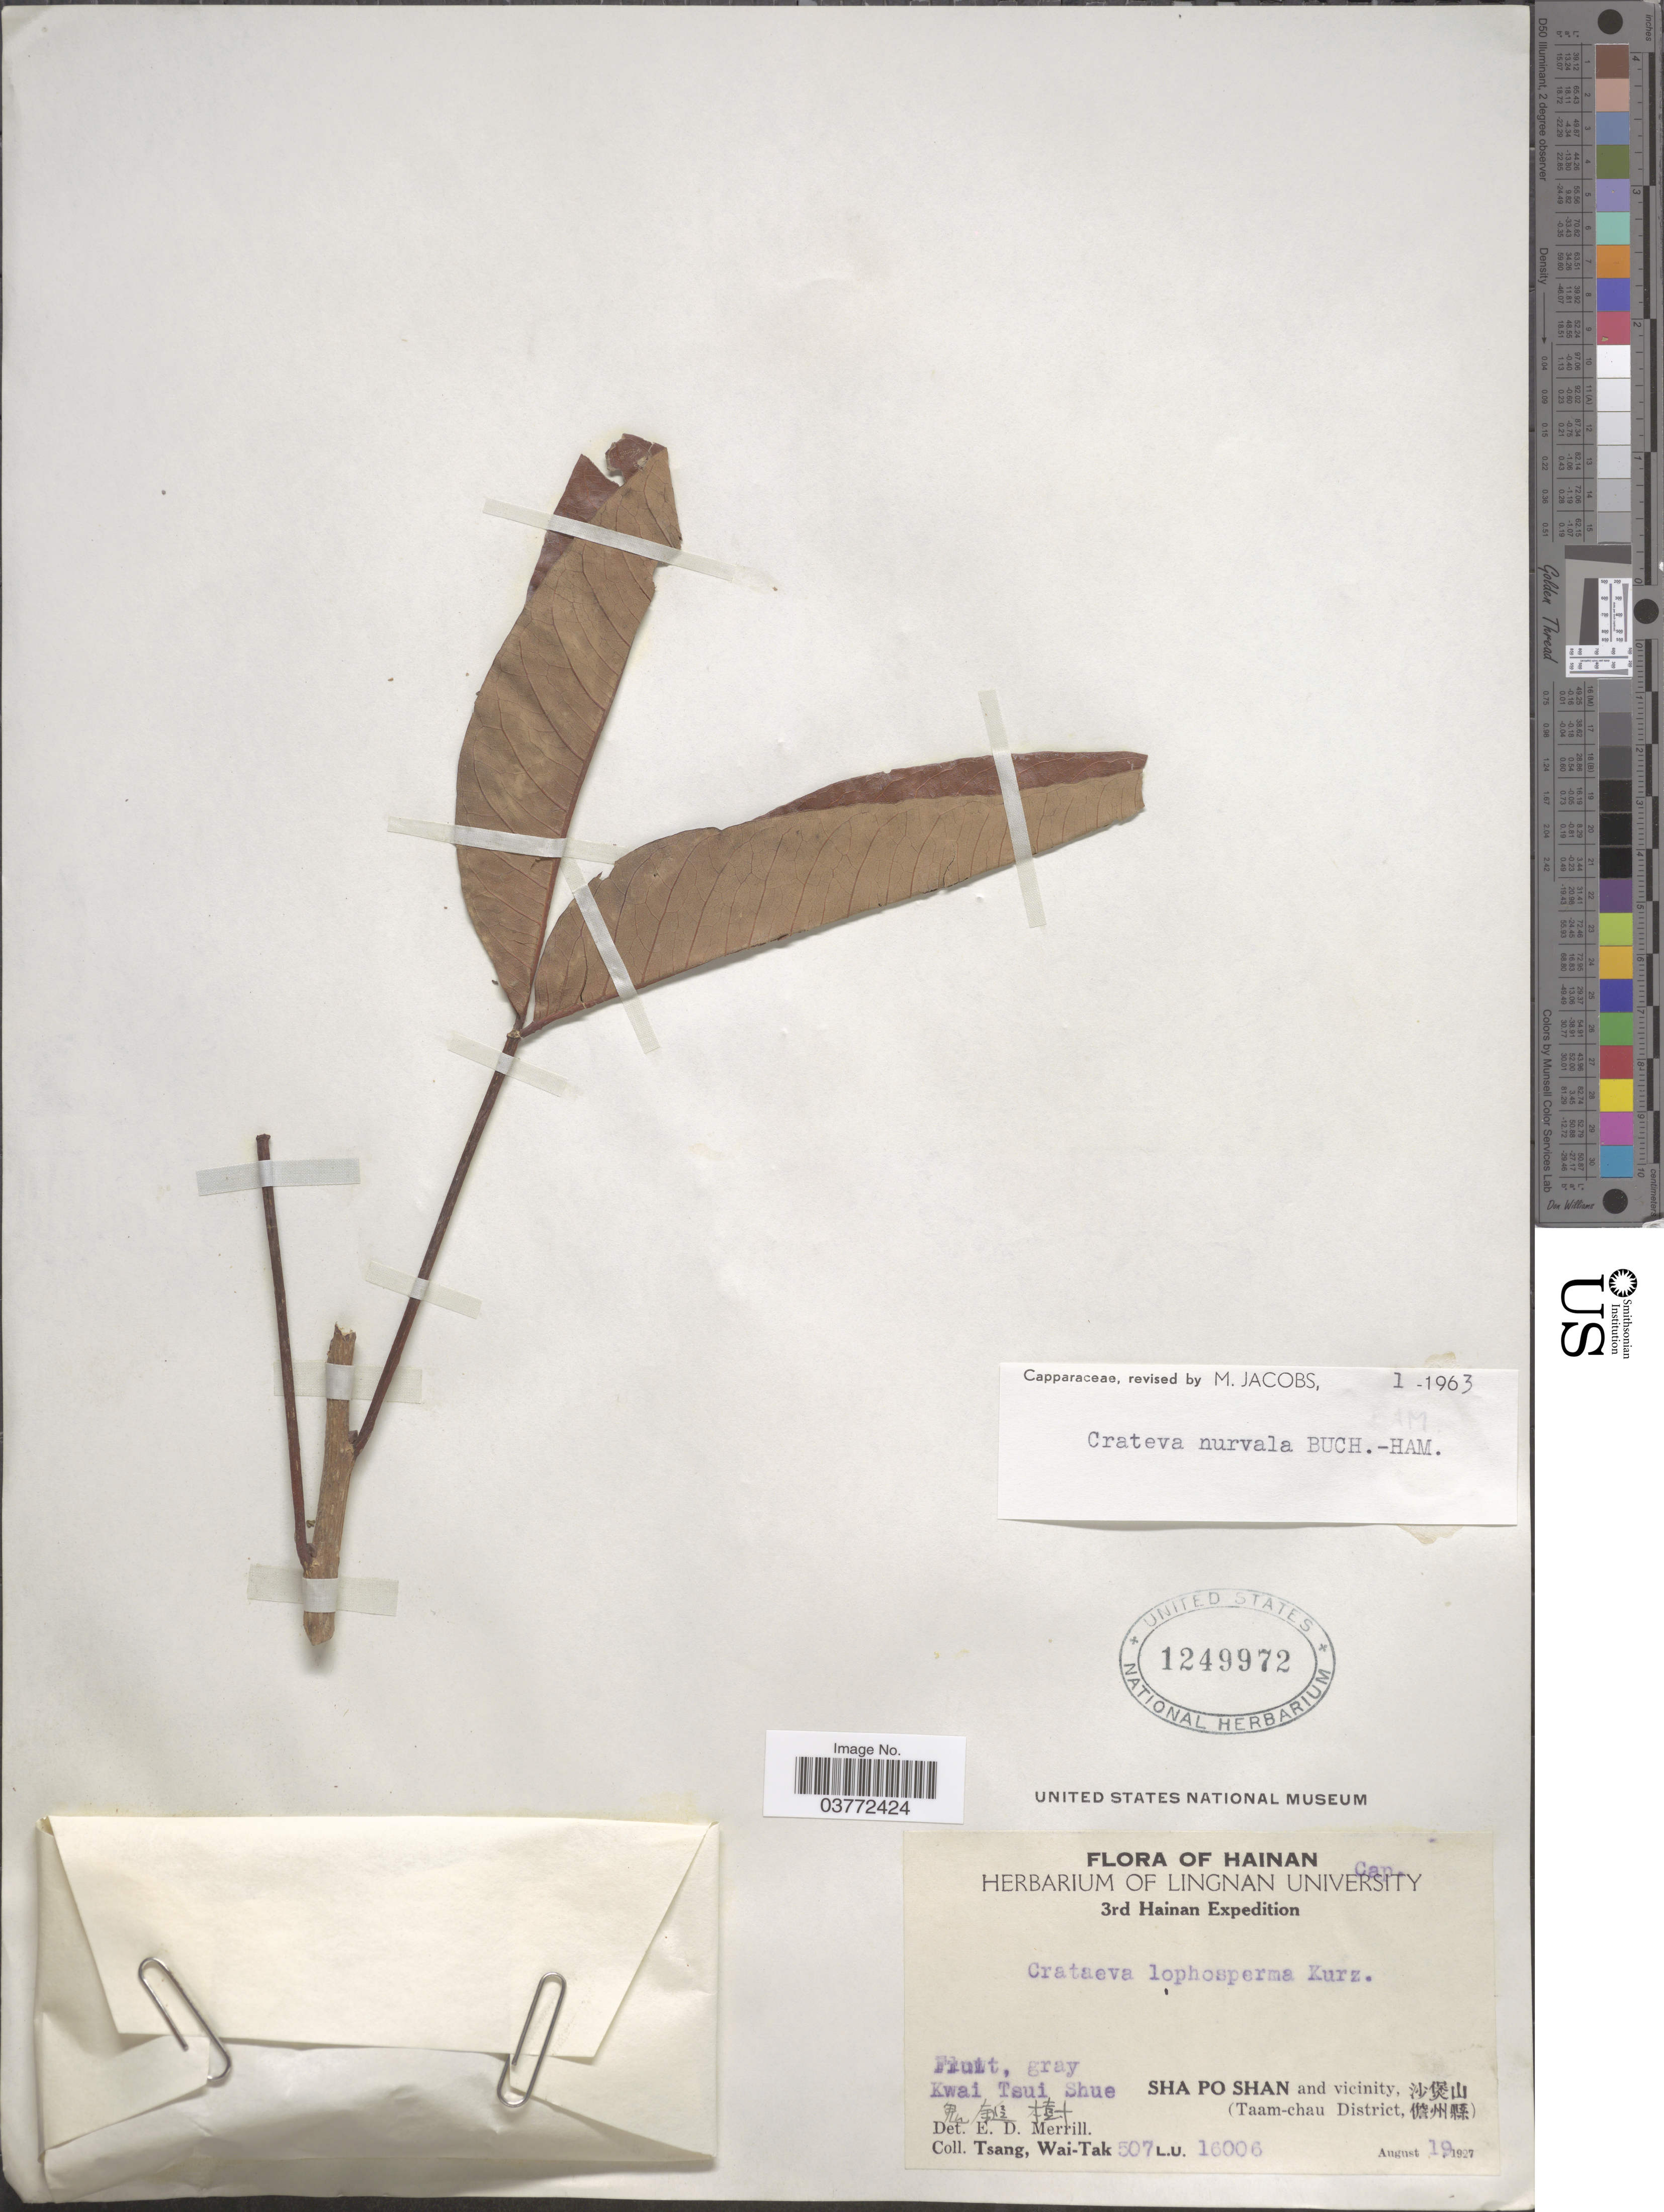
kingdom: Plantae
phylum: Tracheophyta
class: Magnoliopsida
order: Brassicales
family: Capparaceae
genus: Crateva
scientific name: Crateva nurvala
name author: Buch.-Ham.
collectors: W. T. Tsang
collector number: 507L.U.16006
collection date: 1927-08-19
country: China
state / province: Hainan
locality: Kwai Tsui Shue, Sha Po Shan and vicinity, X. (Taam-chau District, X).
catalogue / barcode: US 1249972